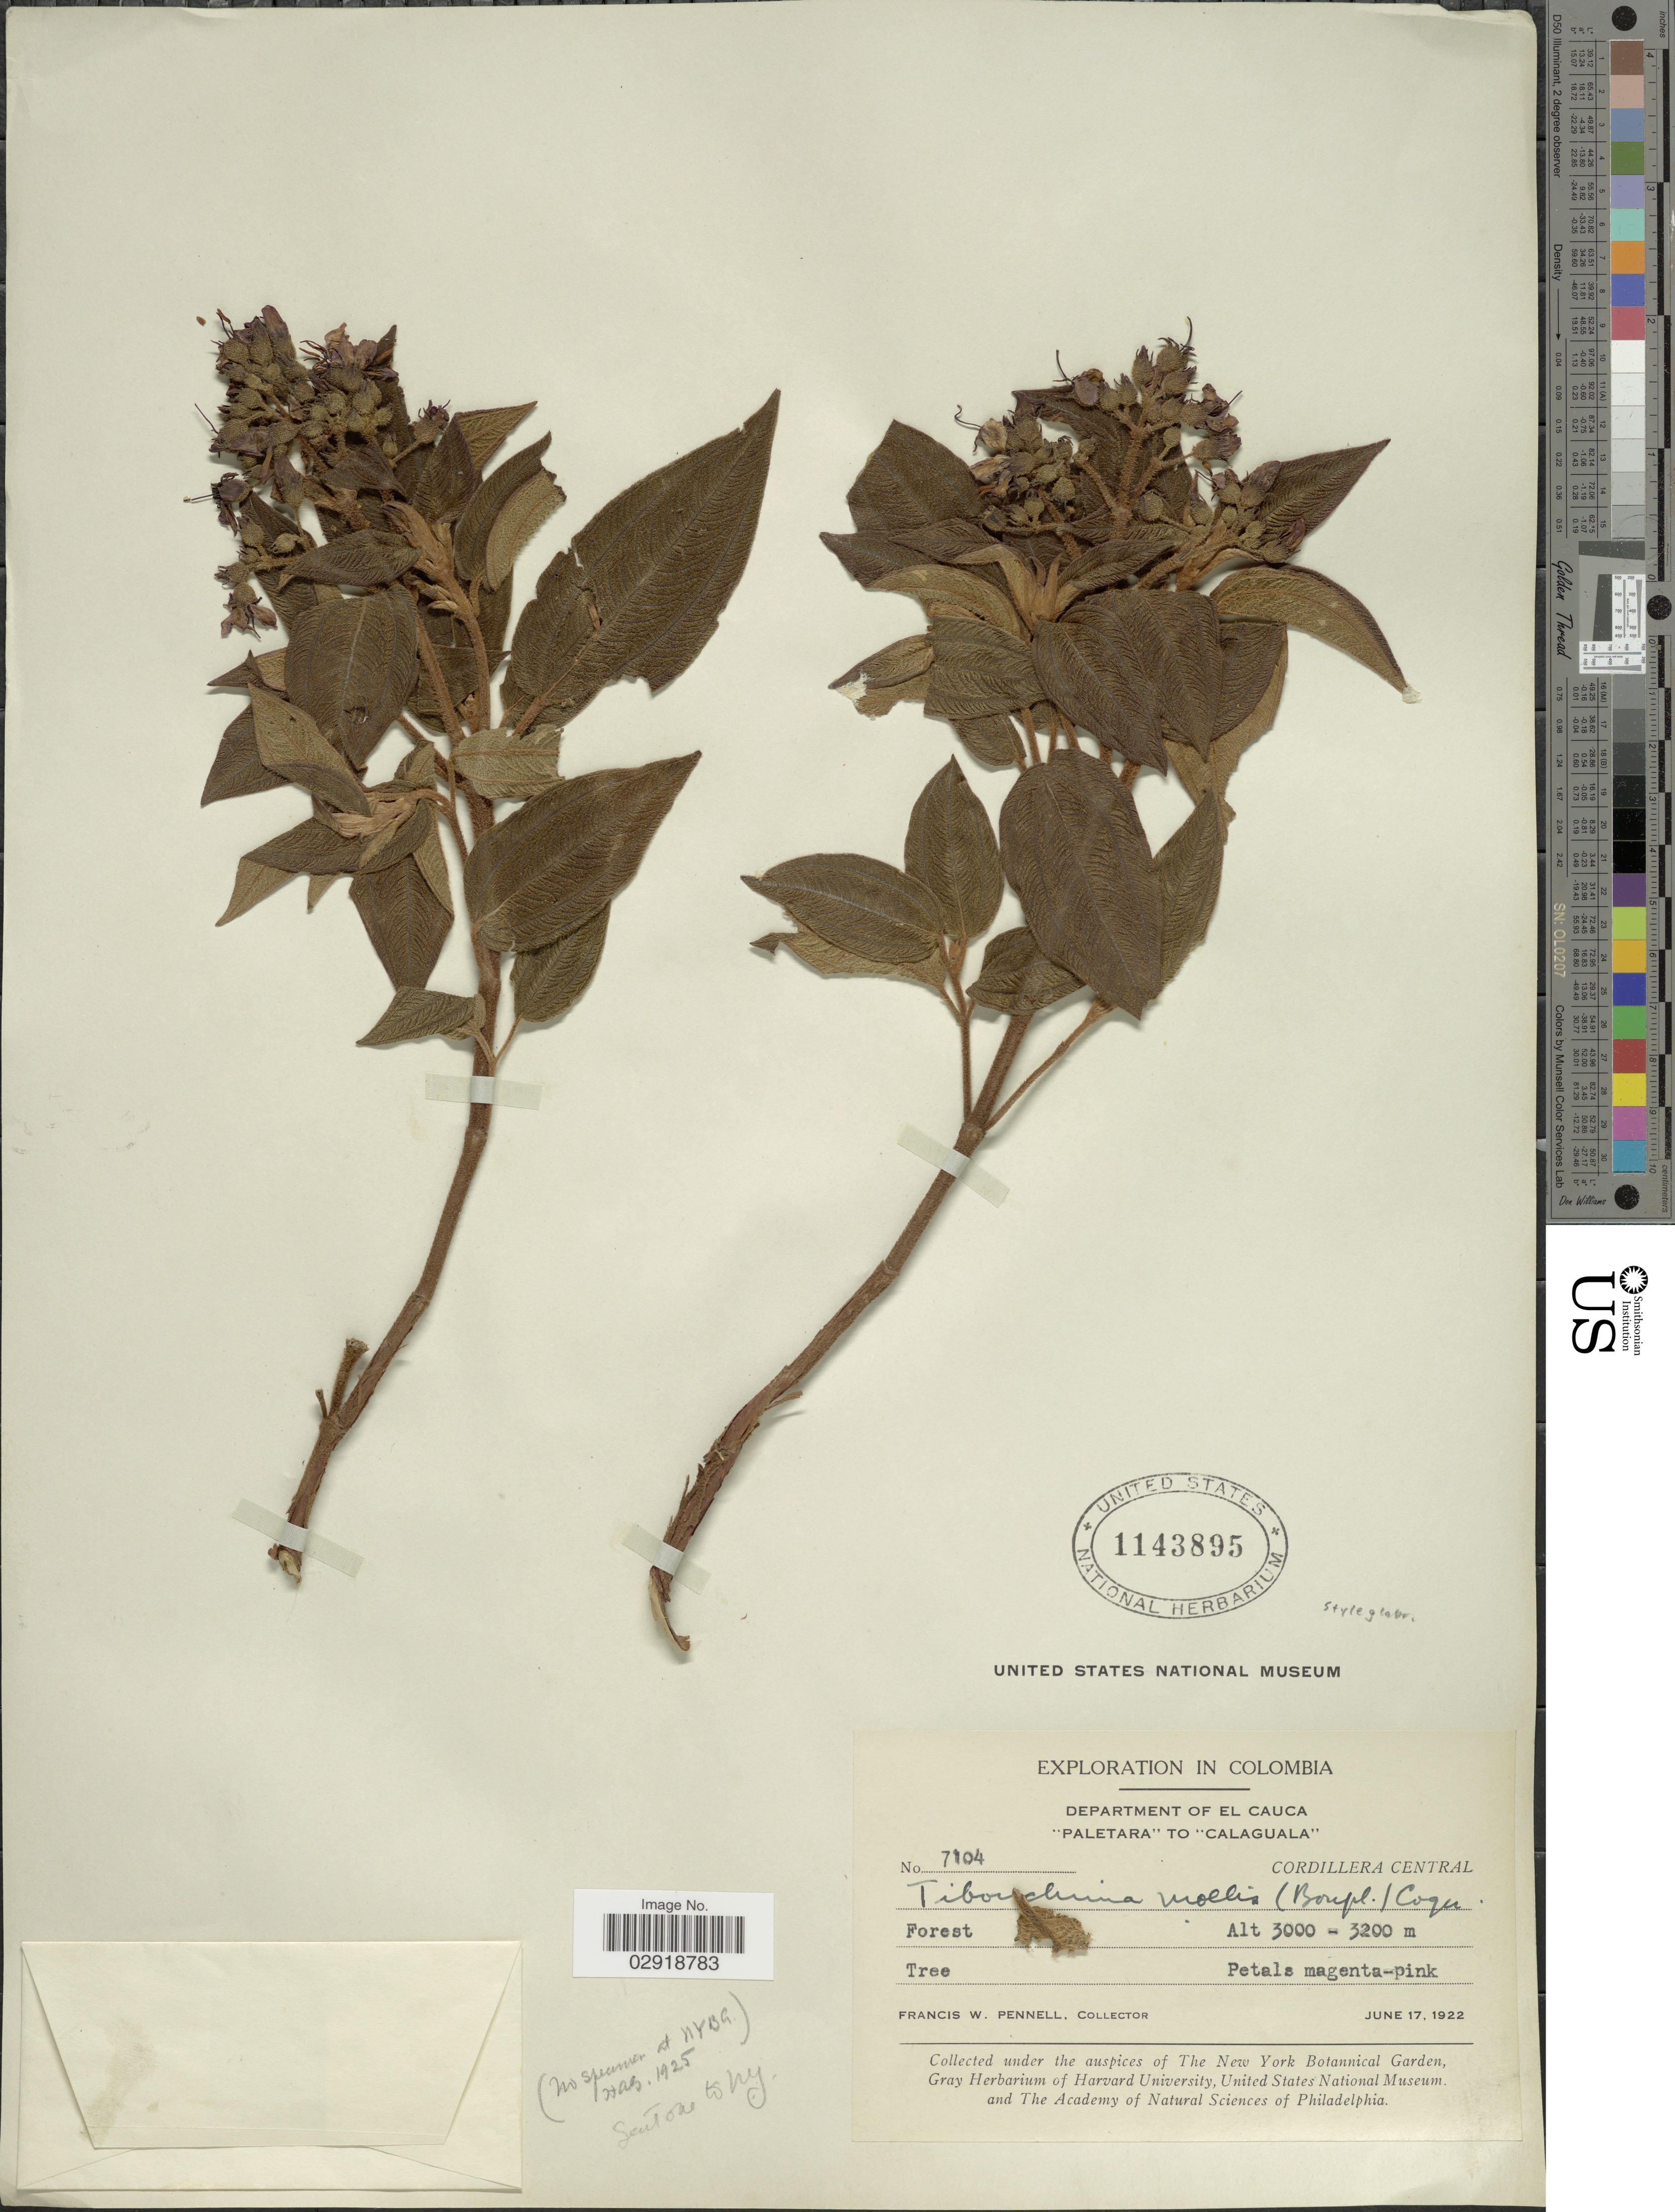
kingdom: Plantae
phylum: Tracheophyta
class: Magnoliopsida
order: Myrtales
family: Melastomataceae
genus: Chaetogastra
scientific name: Chaetogastra mollis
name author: (Bonpl.) DC.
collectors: F. W. Pennell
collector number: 7104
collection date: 1922-06-17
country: Colombia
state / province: Cauca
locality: Department of El Cauca. "Paletara" to "Calaguala". Cordillera Central.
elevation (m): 3000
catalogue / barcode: US 1143895